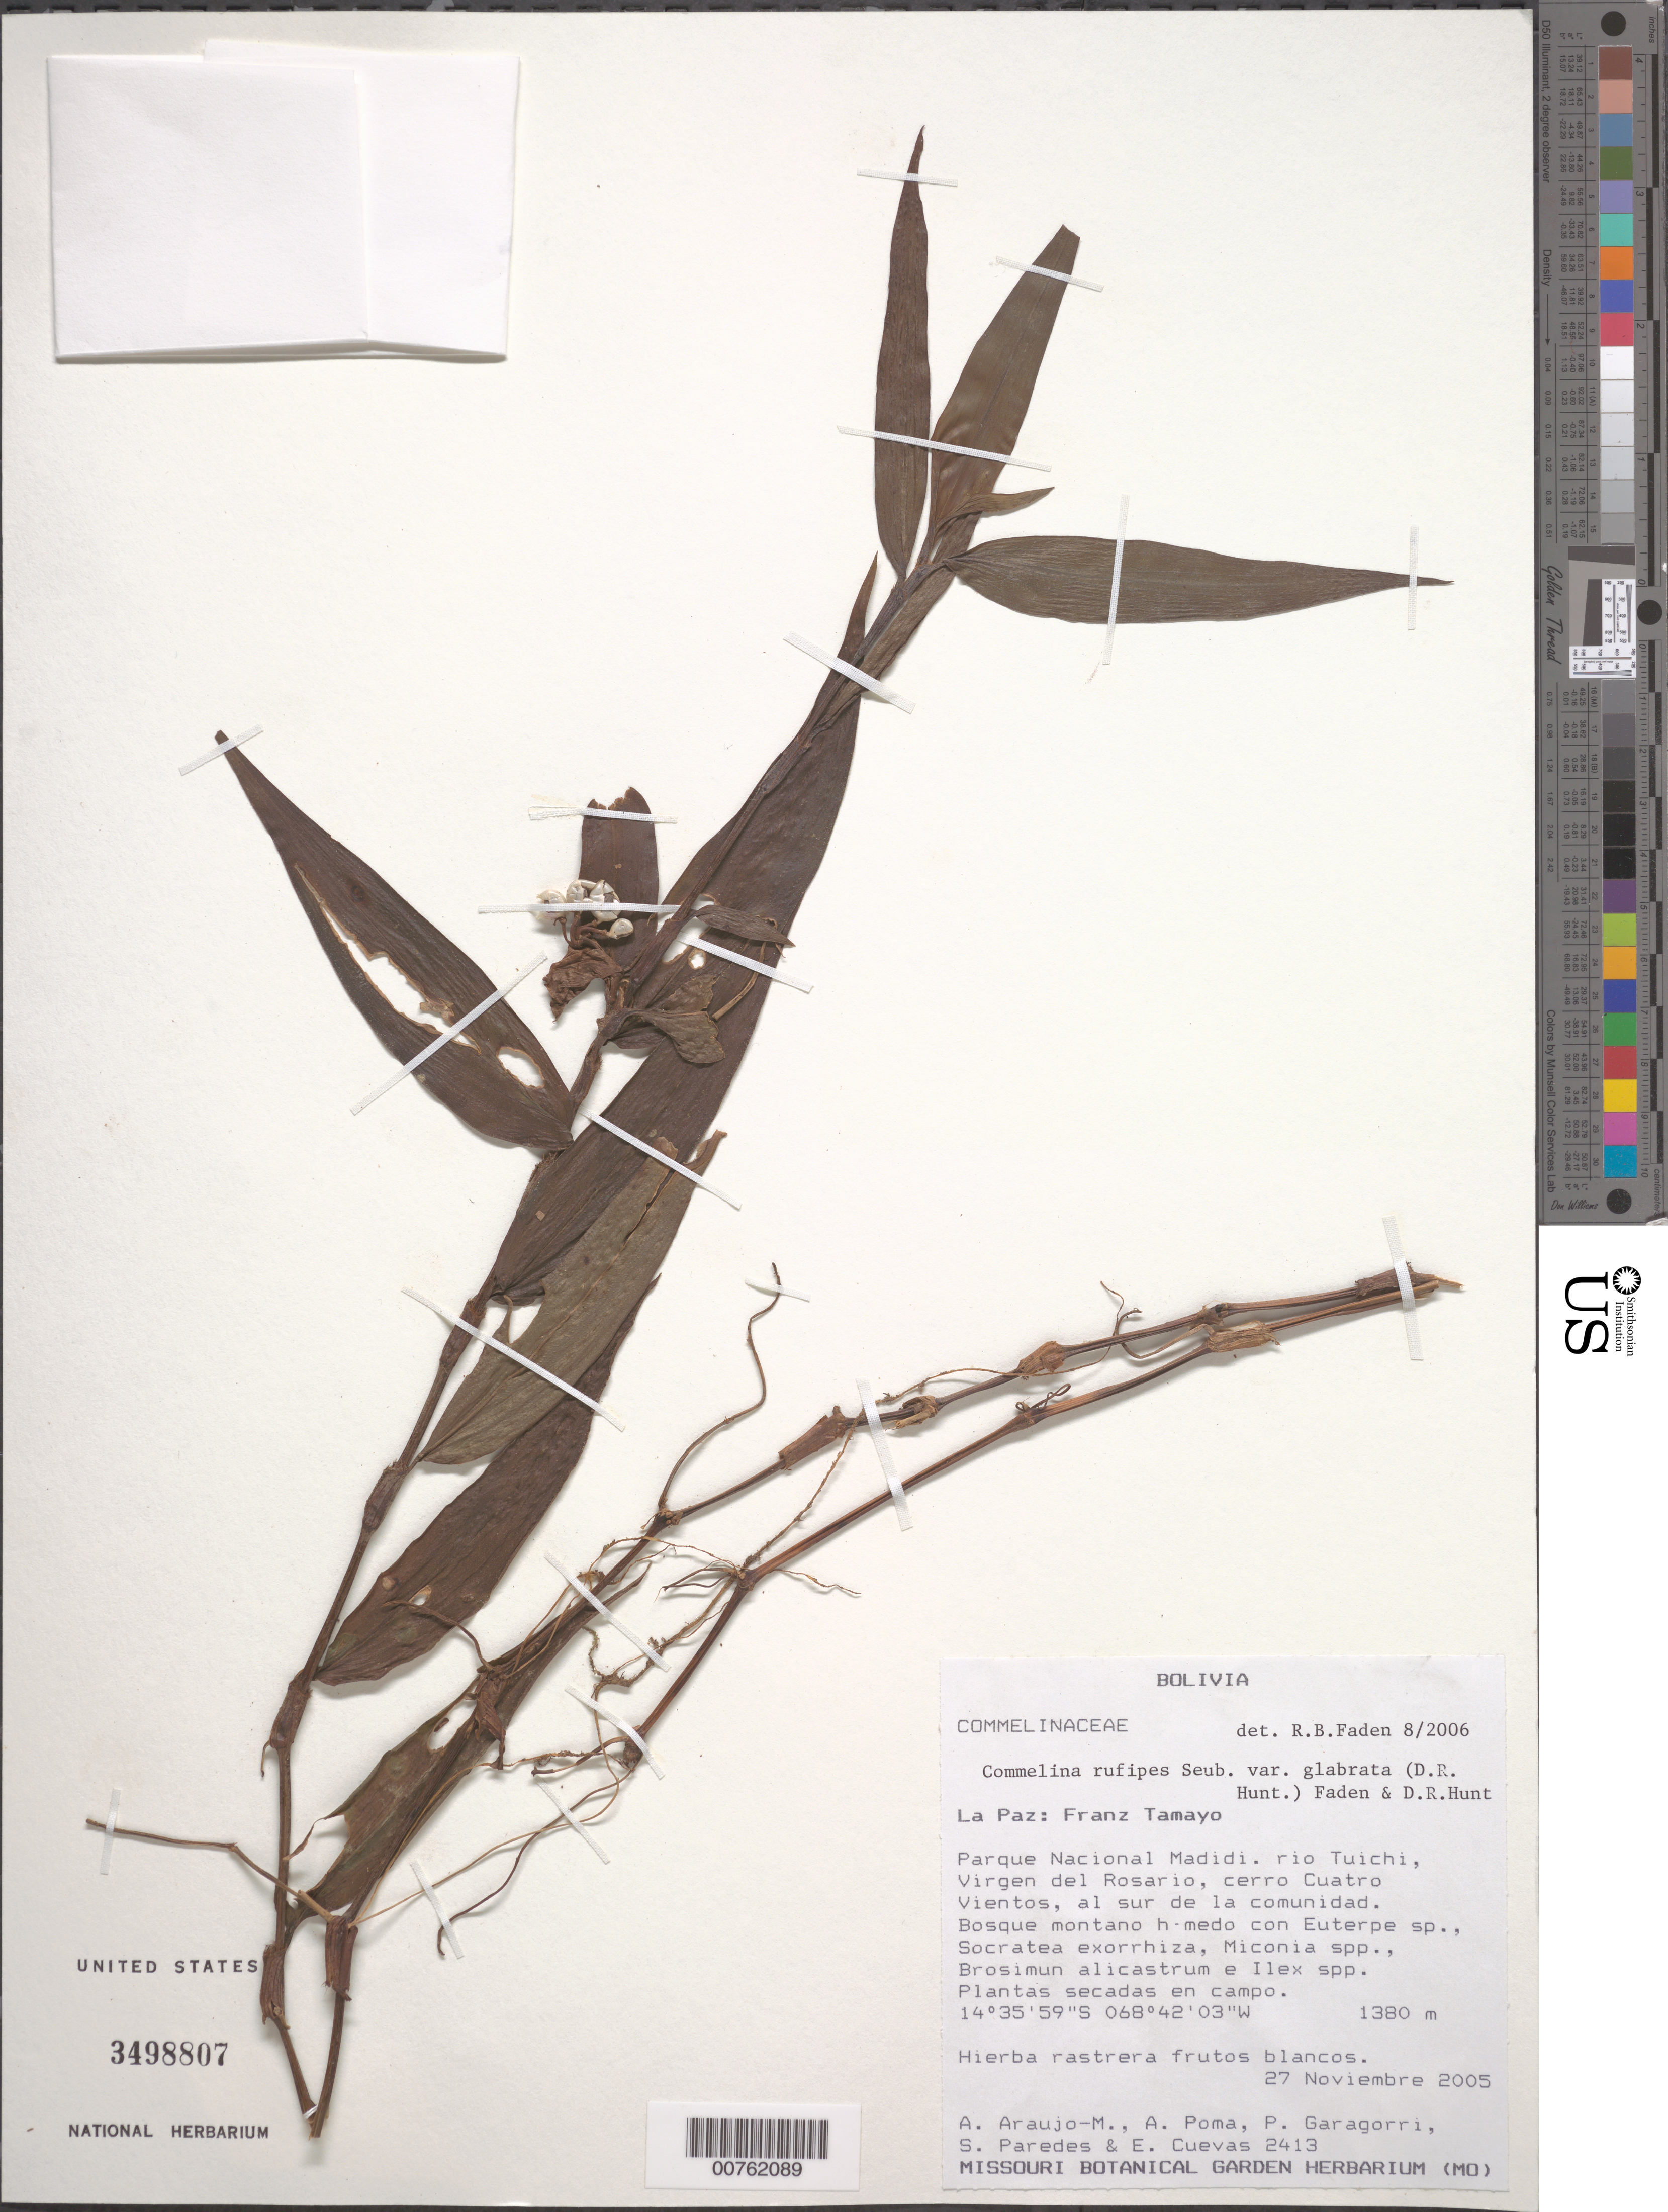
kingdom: Plantae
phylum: Tracheophyta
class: Liliopsida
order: Commelinales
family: Commelinaceae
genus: Commelina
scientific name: Commelina rufipes var. glabrata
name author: (D.R. Hunt) Faden & D.R. Hunt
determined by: Faden, Robert B., (US), Smithsonian Institution - National Museum of Natural History (UNITED STATES)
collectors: A. Araujo-M. et al.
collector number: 2413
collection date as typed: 27 Nov 2005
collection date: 2005-11-27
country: Bolivia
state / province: La Paz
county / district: Franz Tamayo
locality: Parque Nacional Madidi, Rio Tuichi, Virgen del Rosa Rio.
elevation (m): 1380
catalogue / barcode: US 3498807